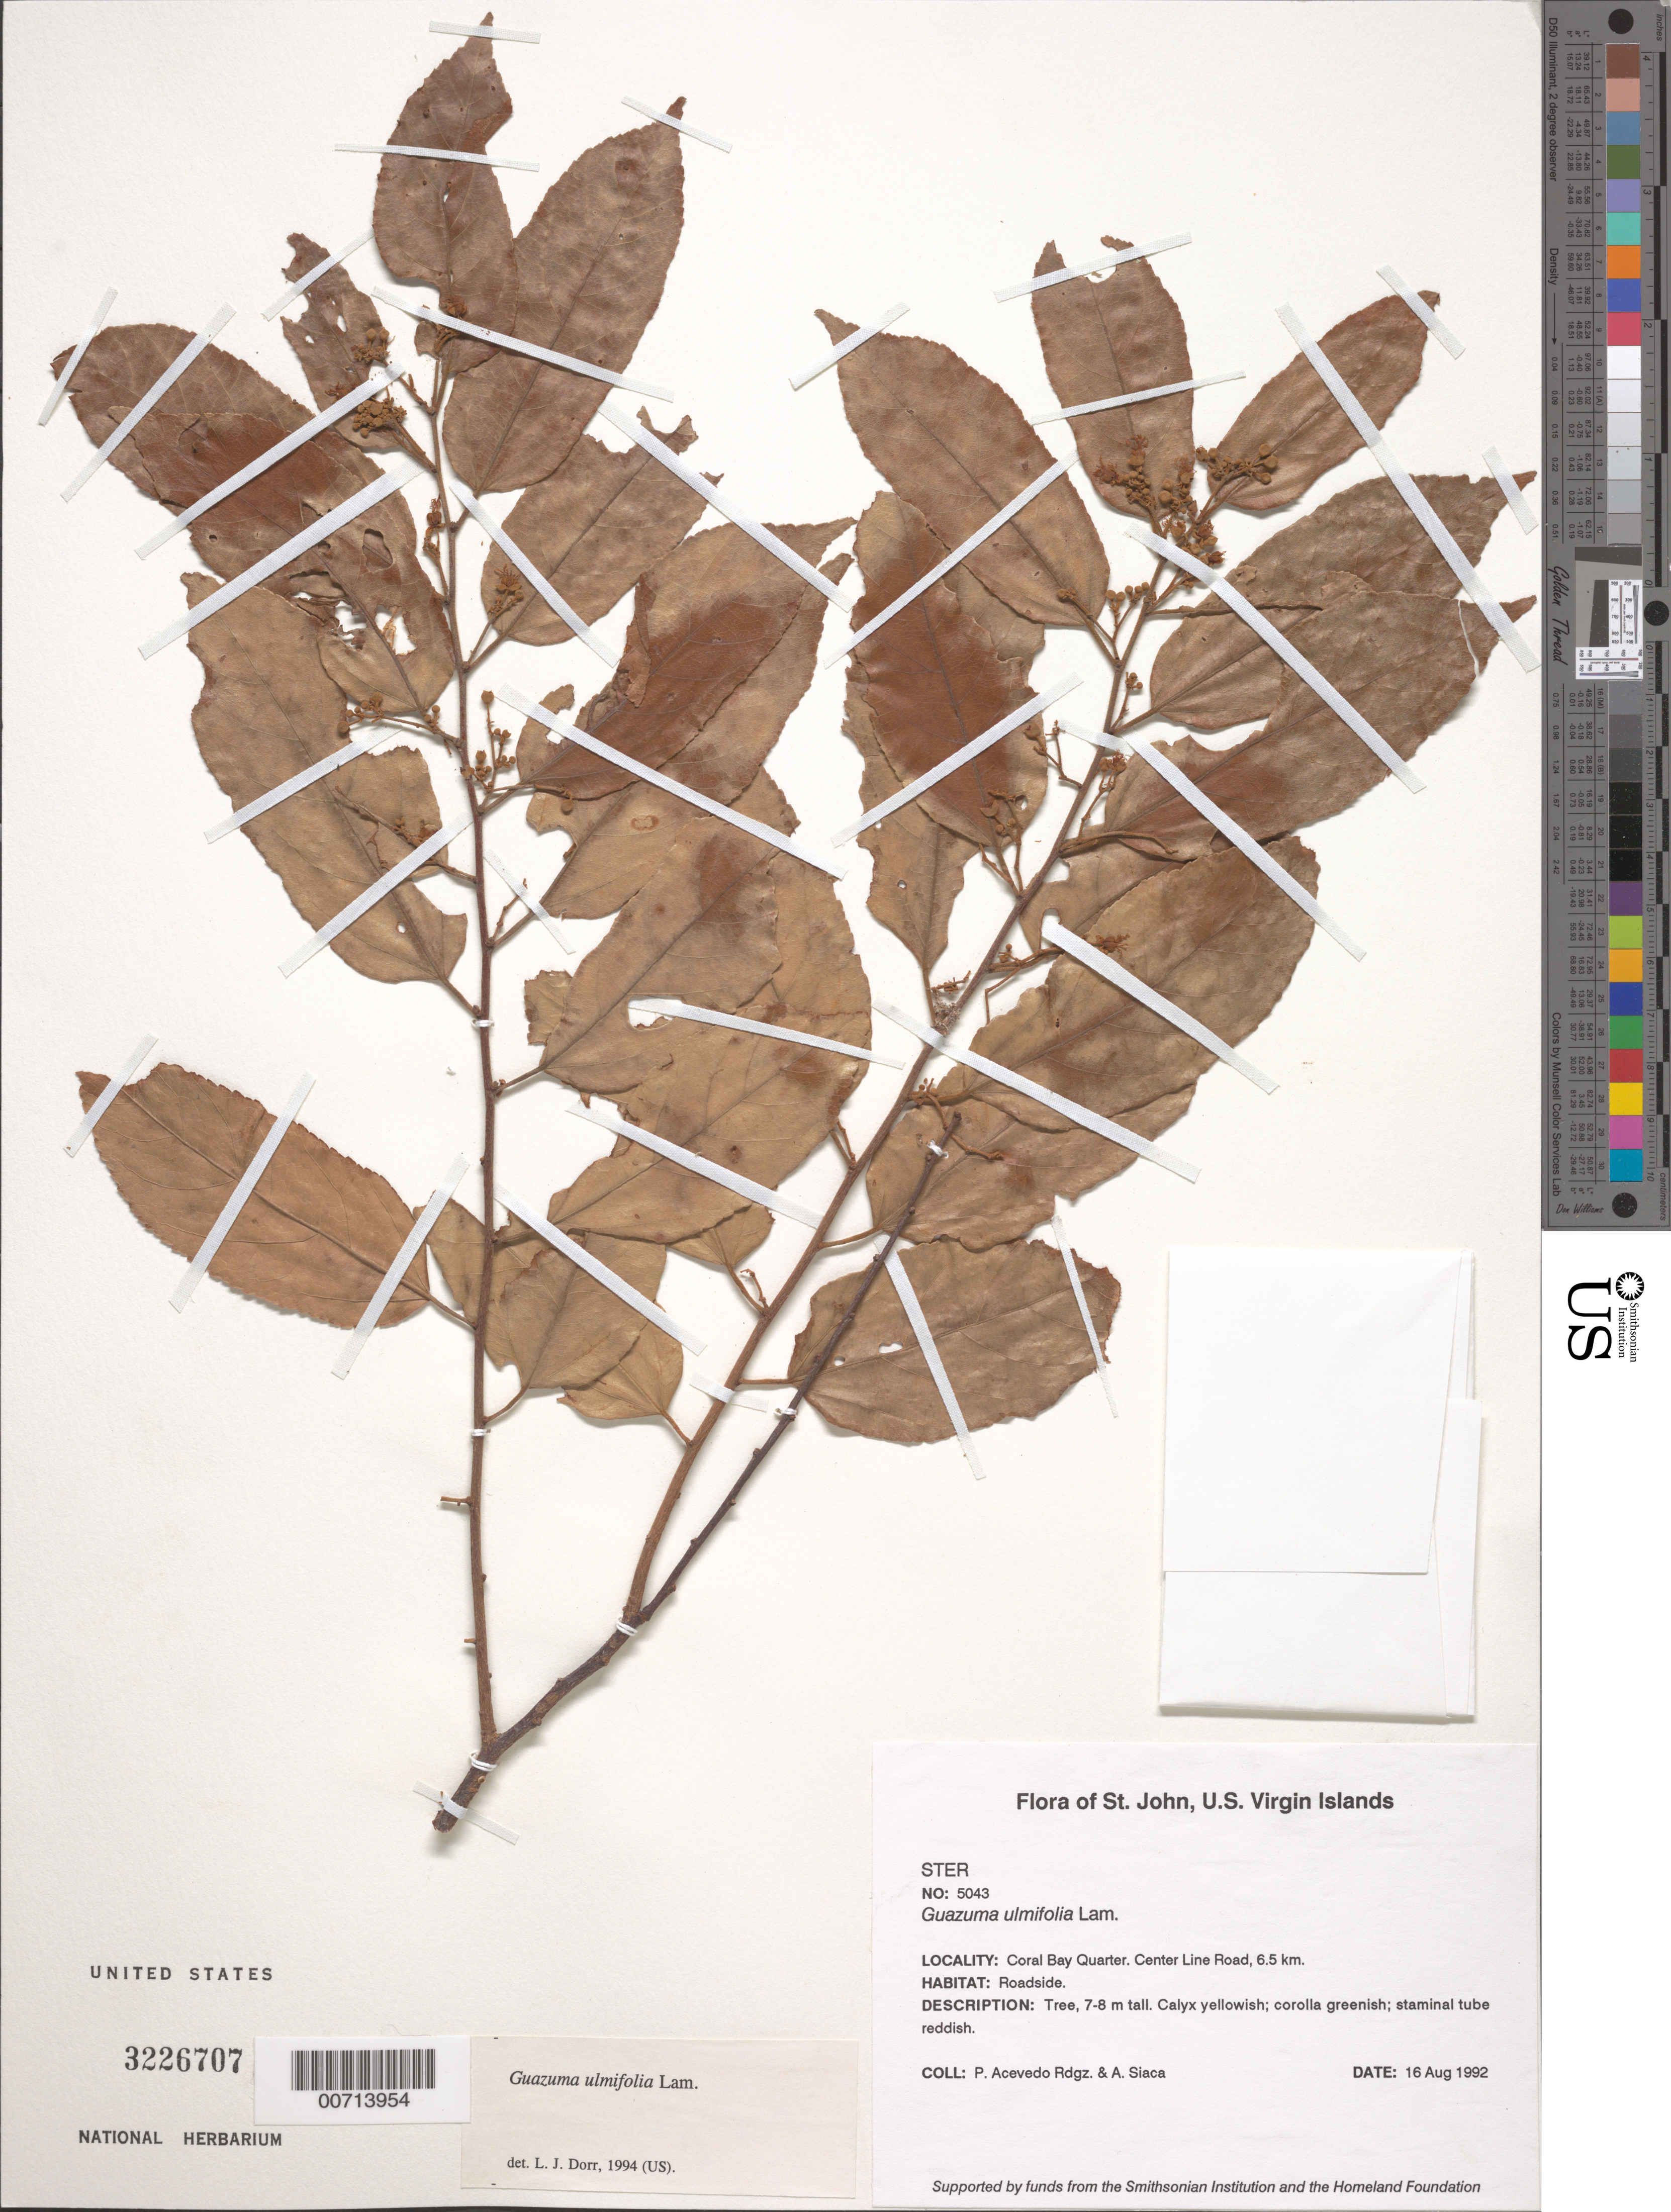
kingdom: Plantae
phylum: Tracheophyta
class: Magnoliopsida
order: Malvales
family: Malvaceae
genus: Guazuma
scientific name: Guazuma ulmifolia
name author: Lam.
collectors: P. Acevedo-Rodr. & A. Siaca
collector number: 5043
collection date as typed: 16 Aug 1992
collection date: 1992-08-16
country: U.S. Virgin Islands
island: St. John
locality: Coral Bay Quarter; Center Line Road, 6.5 km.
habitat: Roadside.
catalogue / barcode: US 3226707